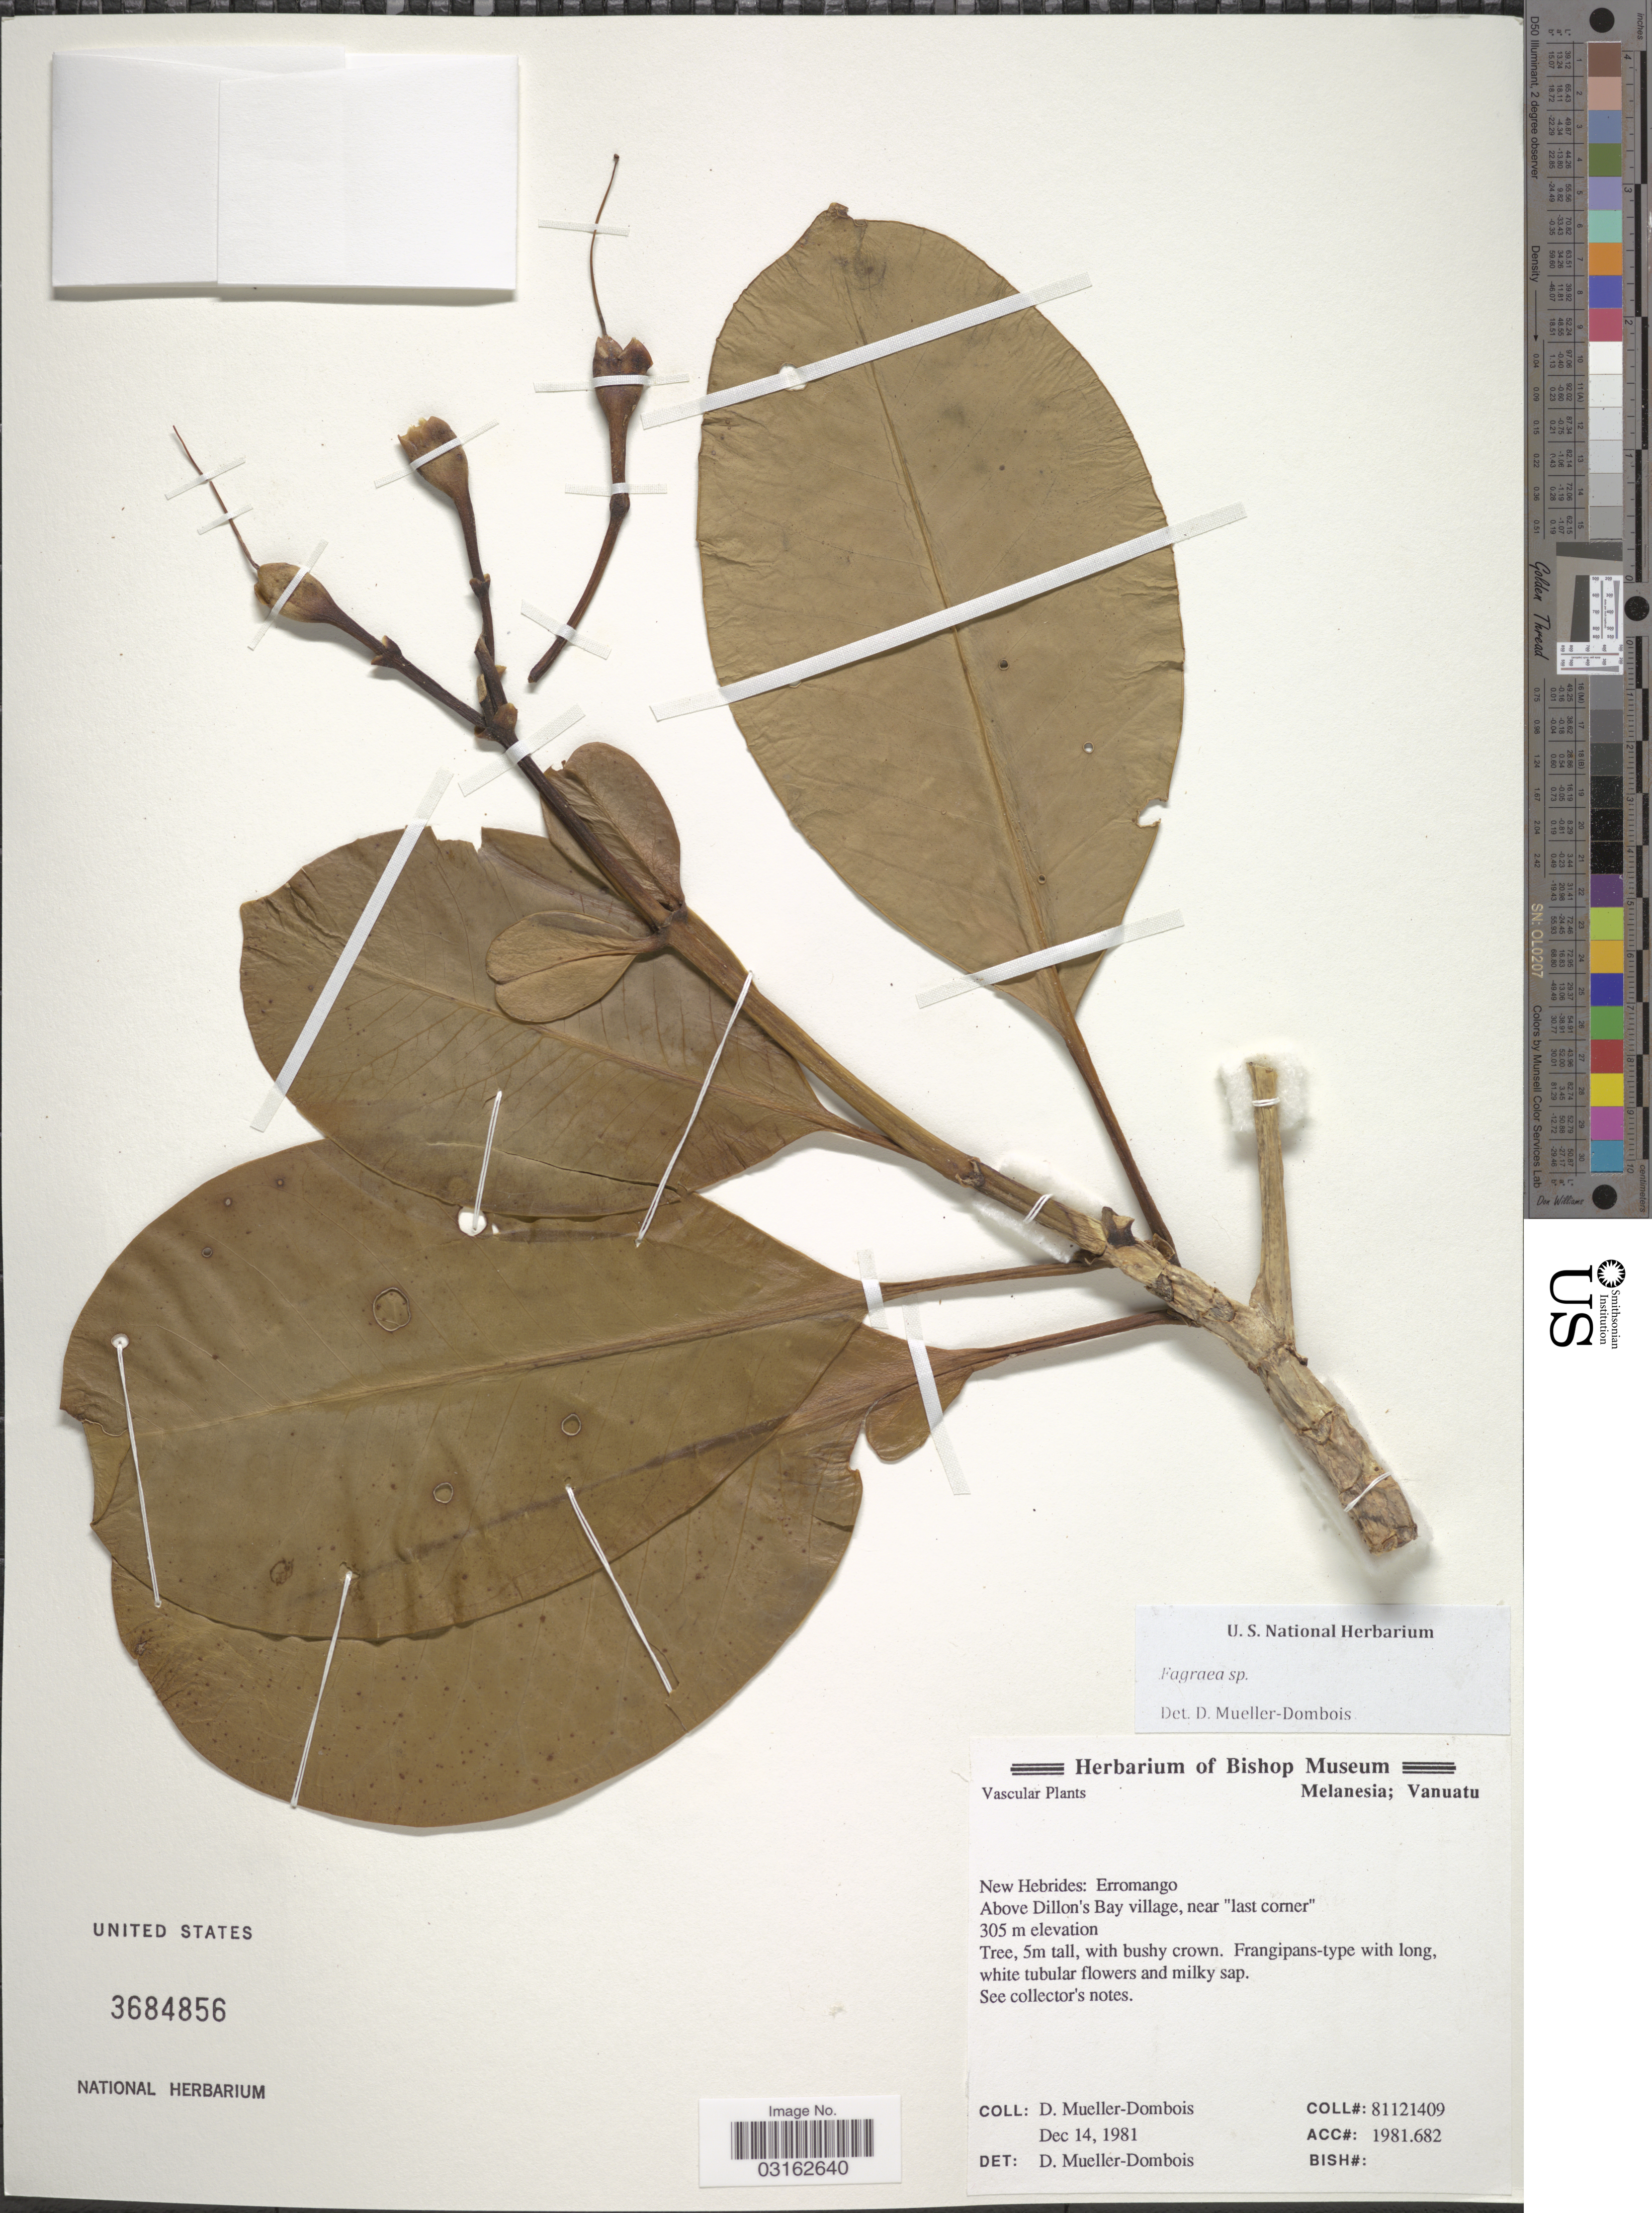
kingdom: Plantae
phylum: Tracheophyta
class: Magnoliopsida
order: Gentianales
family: Gentianaceae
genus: Fagraea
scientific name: Fagraea sp.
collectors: D. Mueller-Dombois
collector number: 81121409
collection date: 1981-12-14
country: Vanuatu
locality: New Hebrides: Erromango, Above Dillon's Bay village, near "last corner".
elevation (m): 305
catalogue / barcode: US 3684856